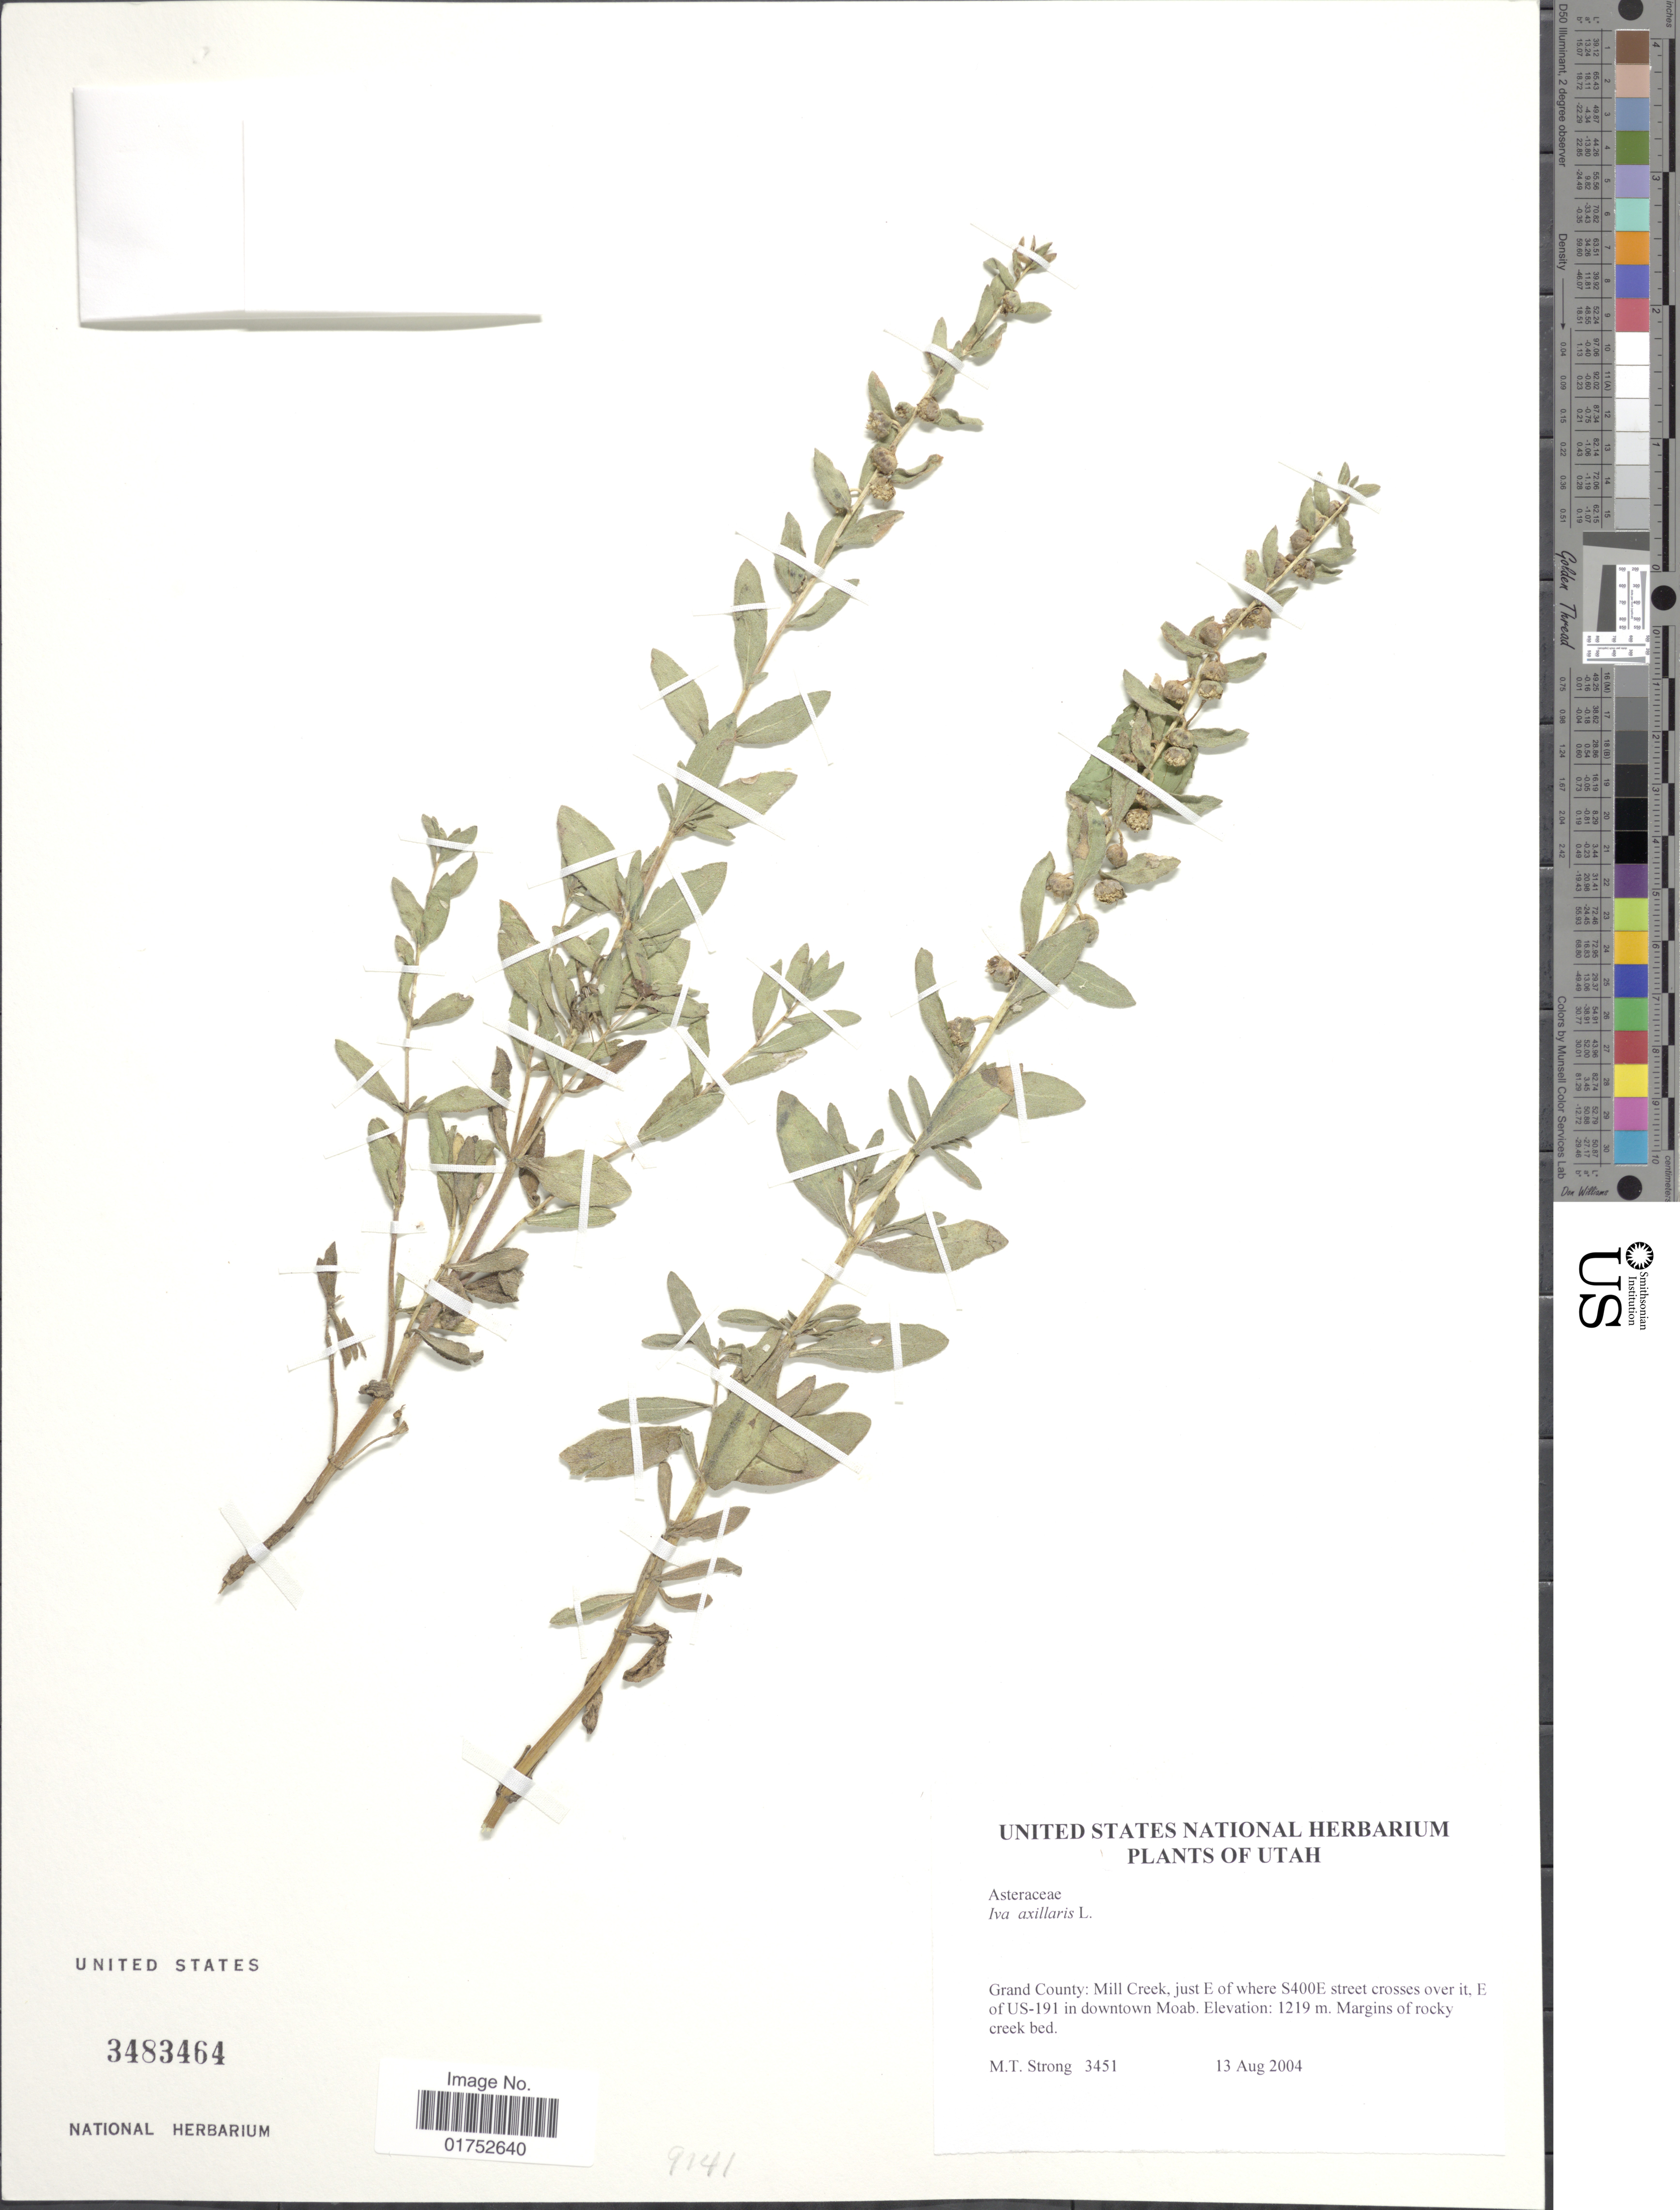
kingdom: Plantae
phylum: Tracheophyta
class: Magnoliopsida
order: Asterales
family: Asteraceae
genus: Iva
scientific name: Iva axillaris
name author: Pursh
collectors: M. T. Strong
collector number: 3451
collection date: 2004-08-13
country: United States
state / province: Utah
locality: Grand County, Mill Creek, just E of where S400E street crosses over it, E of US-191 in downtown Moab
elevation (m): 1219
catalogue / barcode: US 3483464